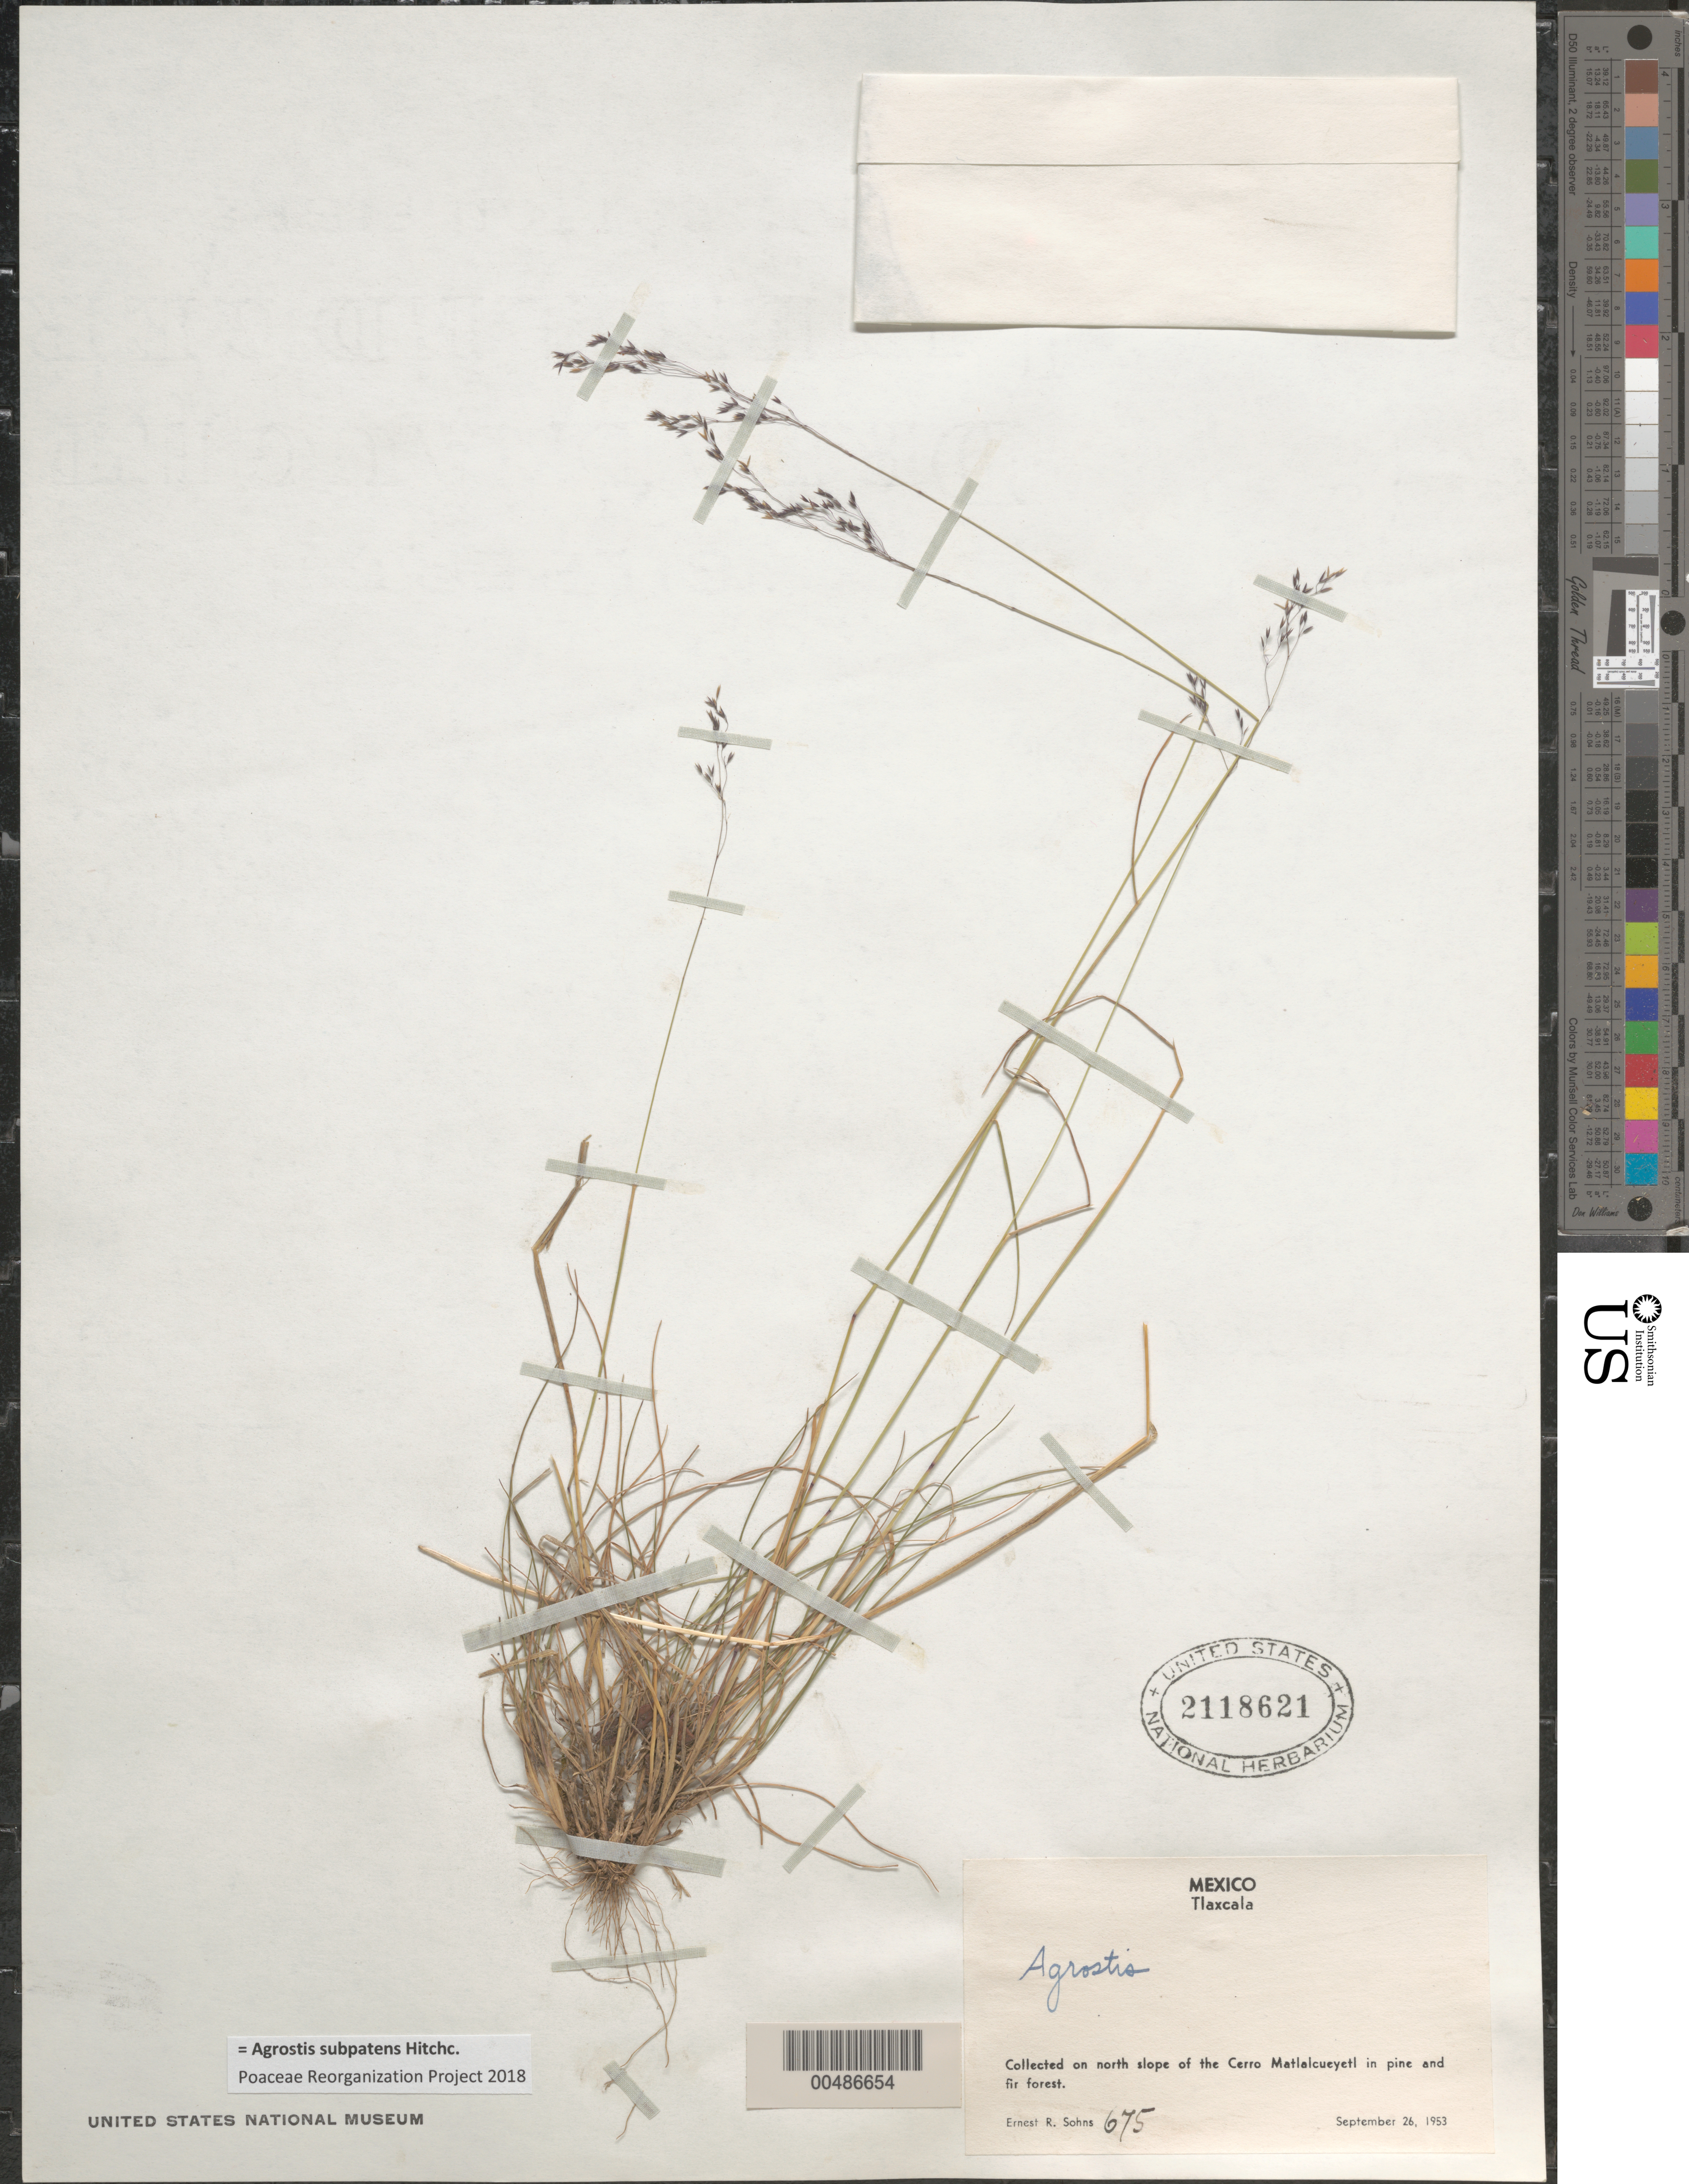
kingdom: Plantae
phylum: Tracheophyta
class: Liliopsida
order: Poales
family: Poaceae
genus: Agrostis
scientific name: Agrostis subpatens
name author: Hitchc.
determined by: Poaceae Reorganization Project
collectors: E. R. Sohns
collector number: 675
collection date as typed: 26 Sep 1953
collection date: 1953-09-26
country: Mexico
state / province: Tlaxcala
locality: N slope of the Cerro Matlalcueyetl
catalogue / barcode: US 2118621